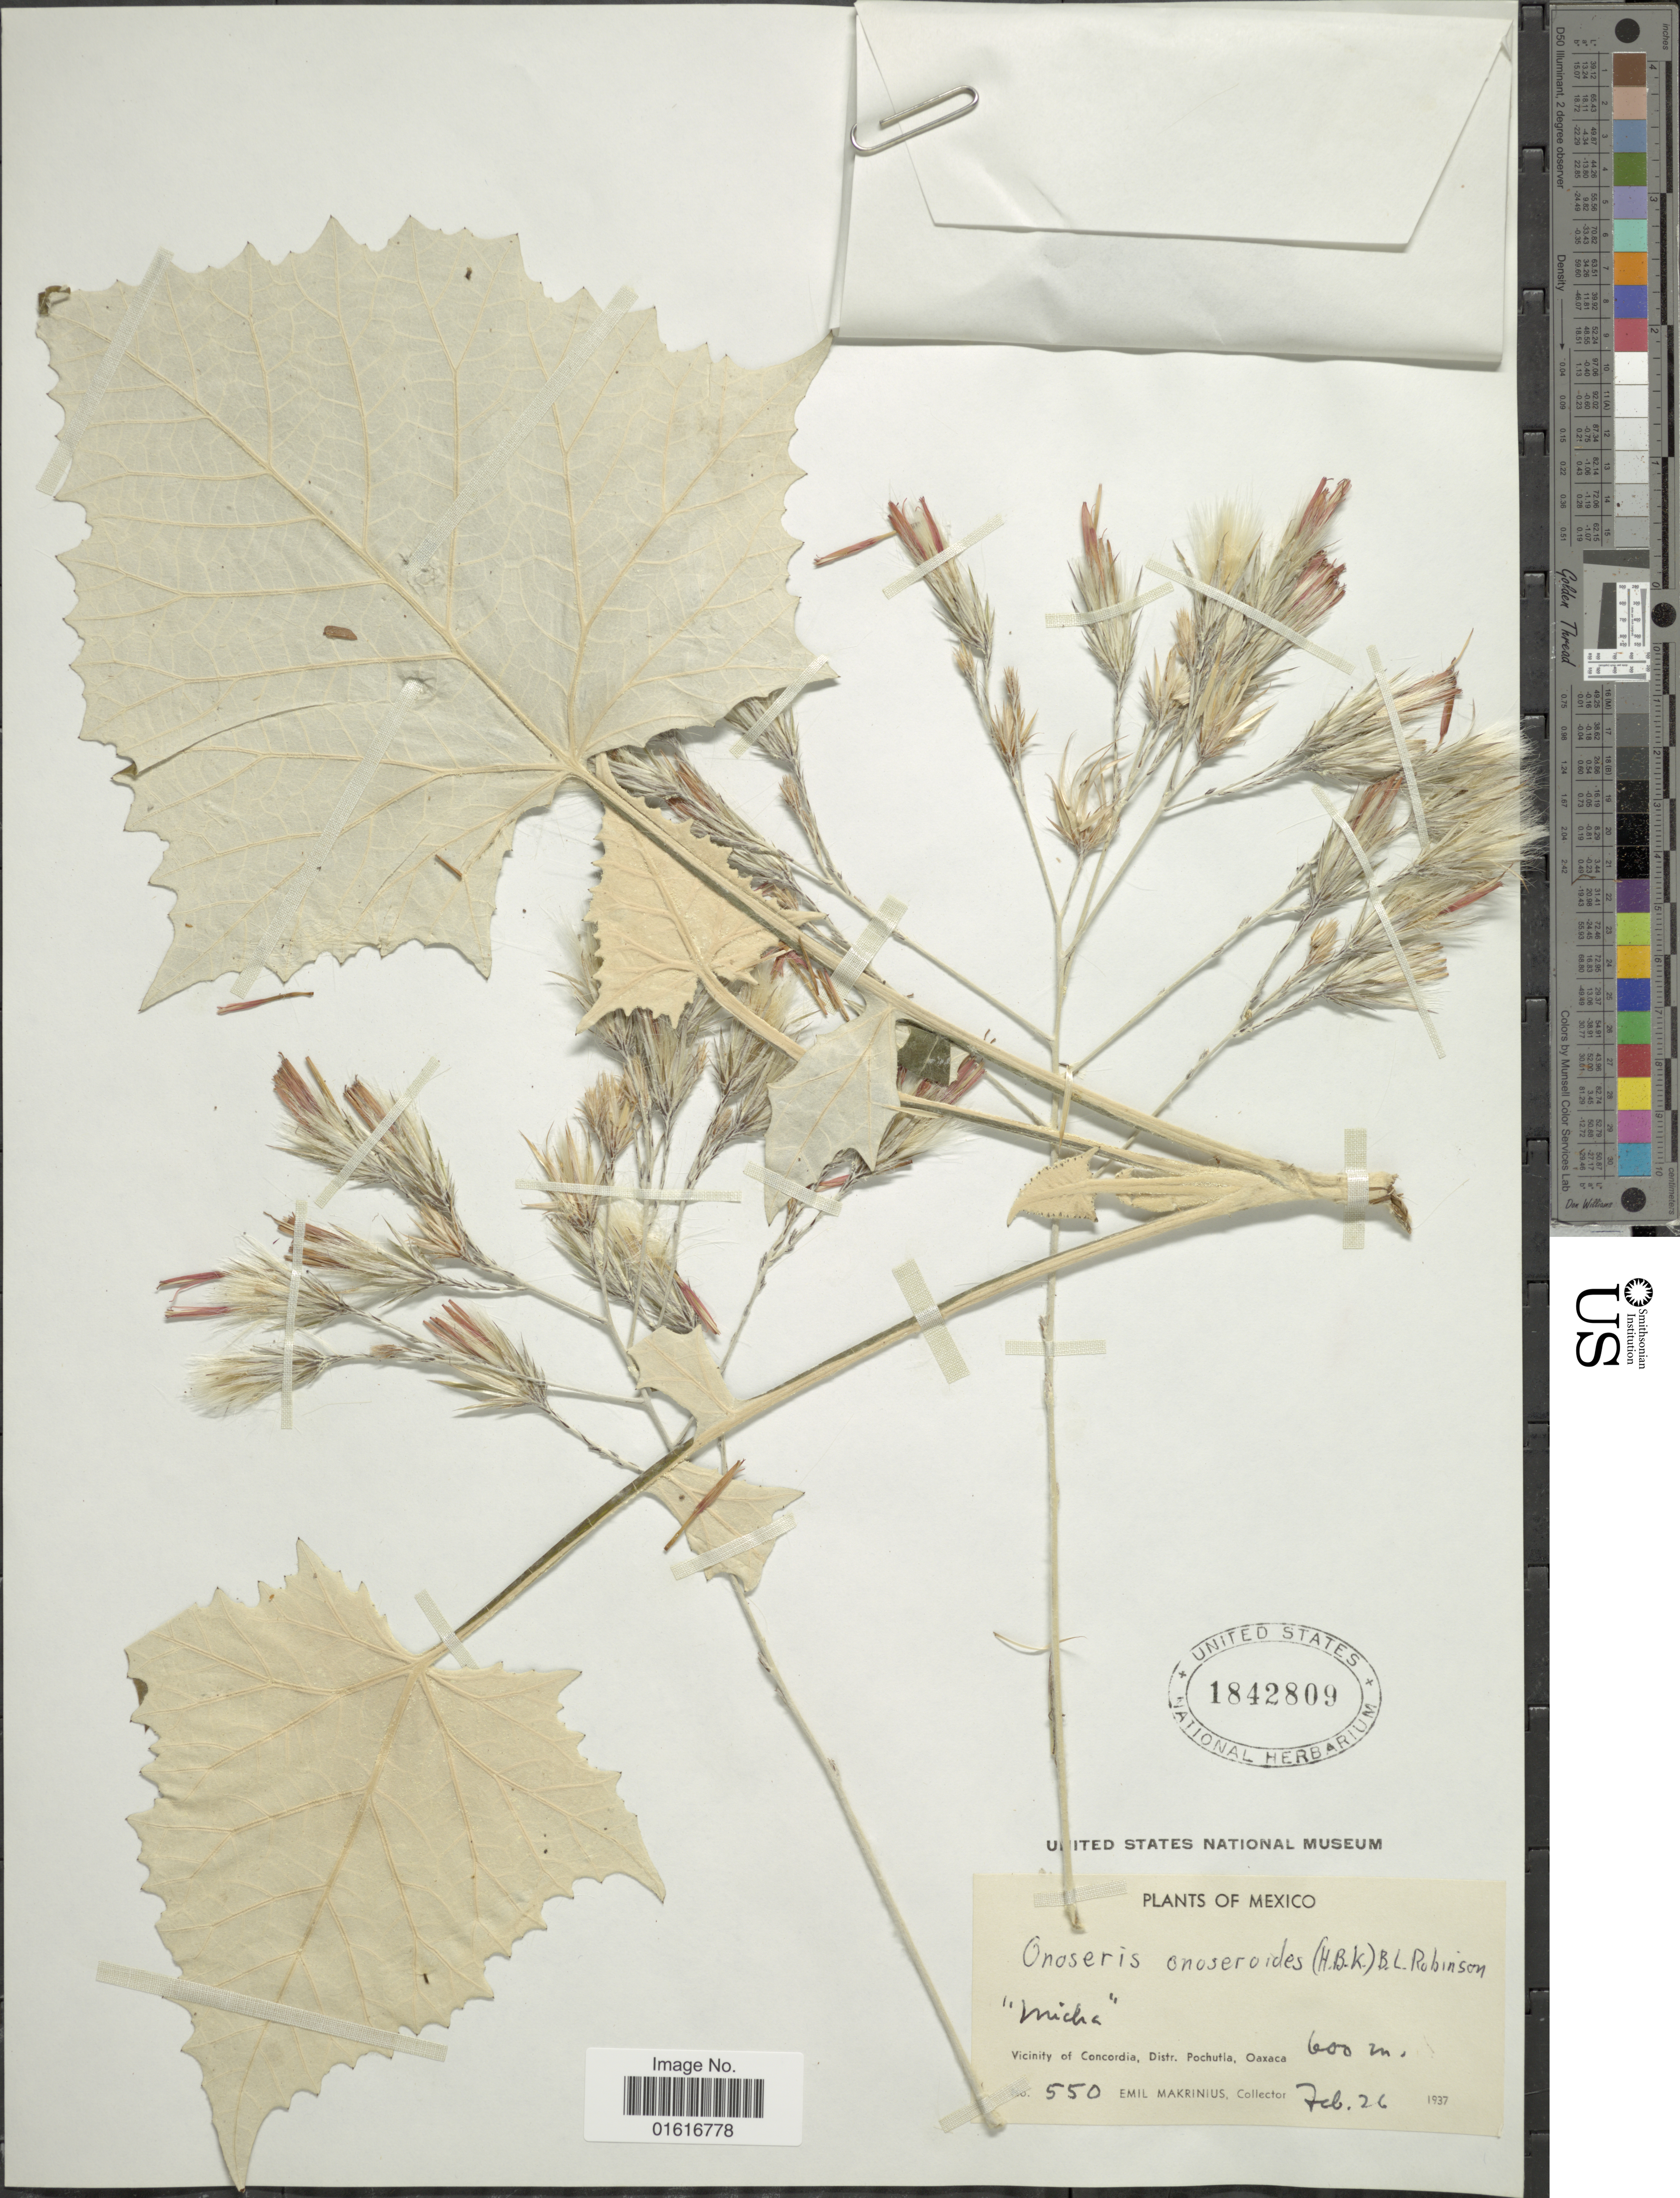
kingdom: Plantae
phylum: Tracheophyta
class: Magnoliopsida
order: Asterales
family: Asteraceae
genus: Onoseris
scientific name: Onoseris onoseroides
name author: (Kunth) B.L. Rob.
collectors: E. Makrinus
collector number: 550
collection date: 1937-02-26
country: Mexico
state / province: Oaxaca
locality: Micha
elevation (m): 600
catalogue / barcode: US 1842809